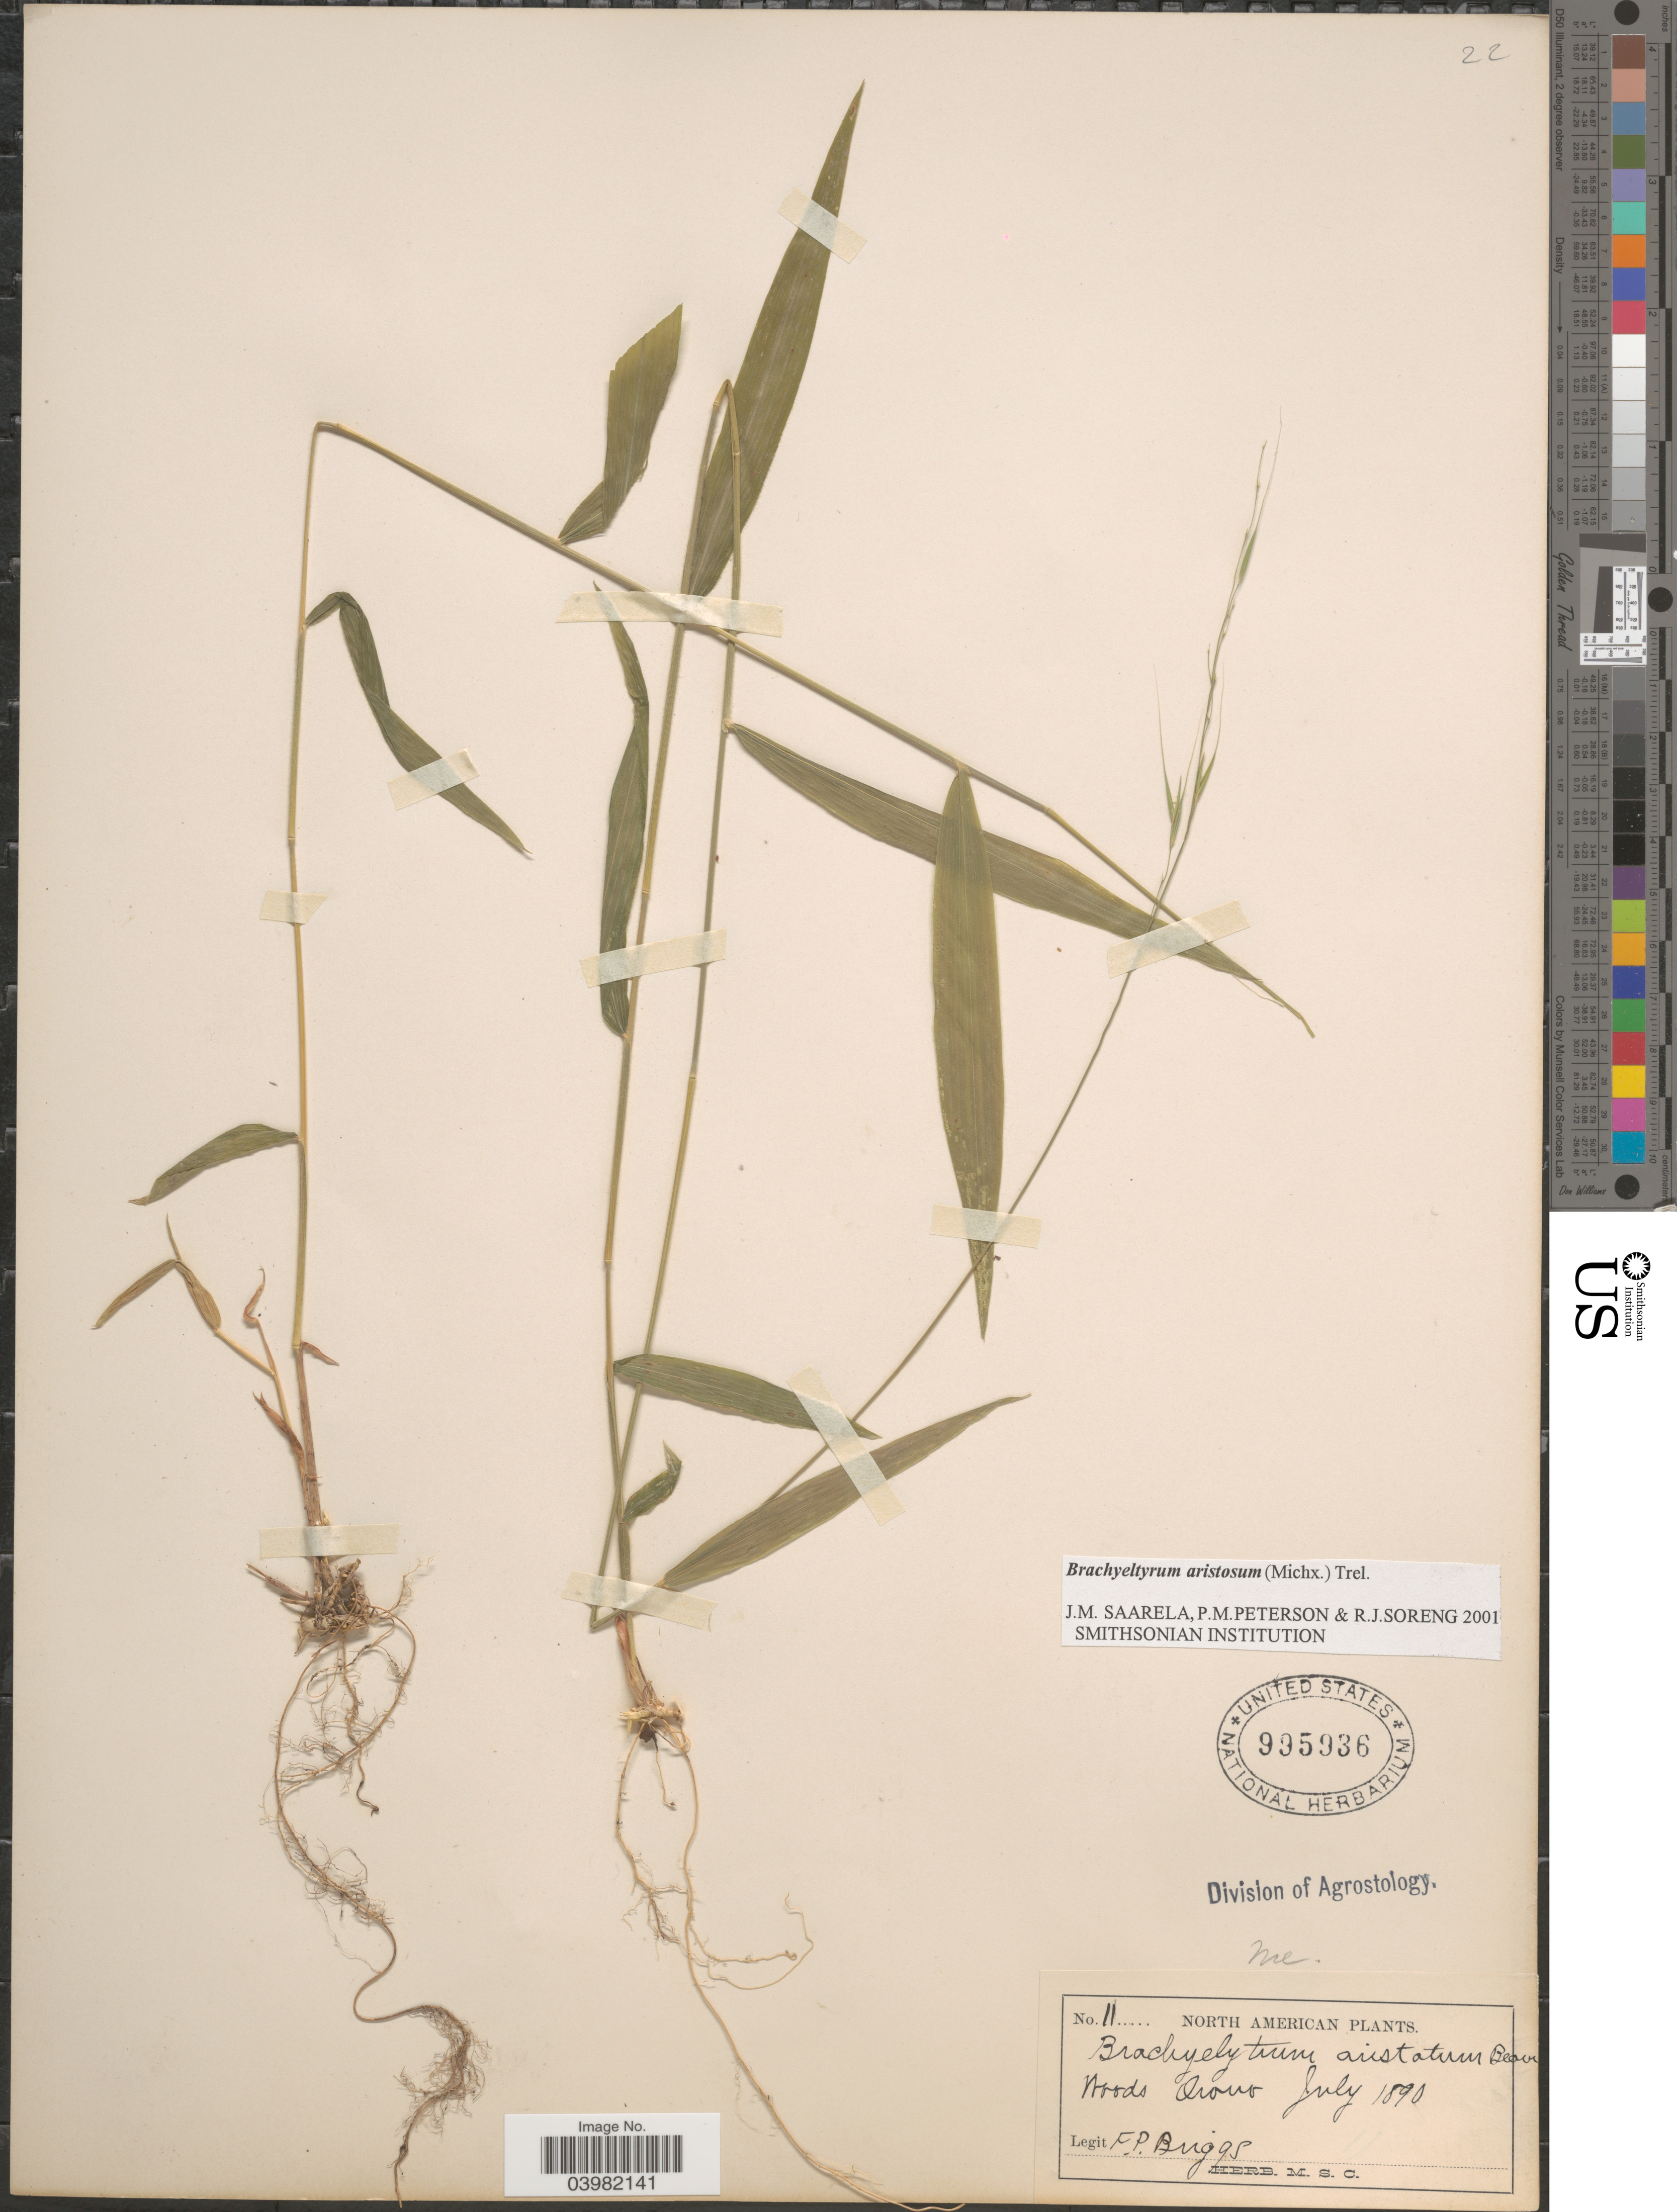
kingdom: Plantae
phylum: Tracheophyta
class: Liliopsida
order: Poales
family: Poaceae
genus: Brachyelytrum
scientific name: Brachyelytrum aristosum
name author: (Michx.) P. Beauv. ex Trel.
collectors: F. Briggs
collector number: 11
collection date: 1890-07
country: United States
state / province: Maine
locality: Orono.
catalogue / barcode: US 995936